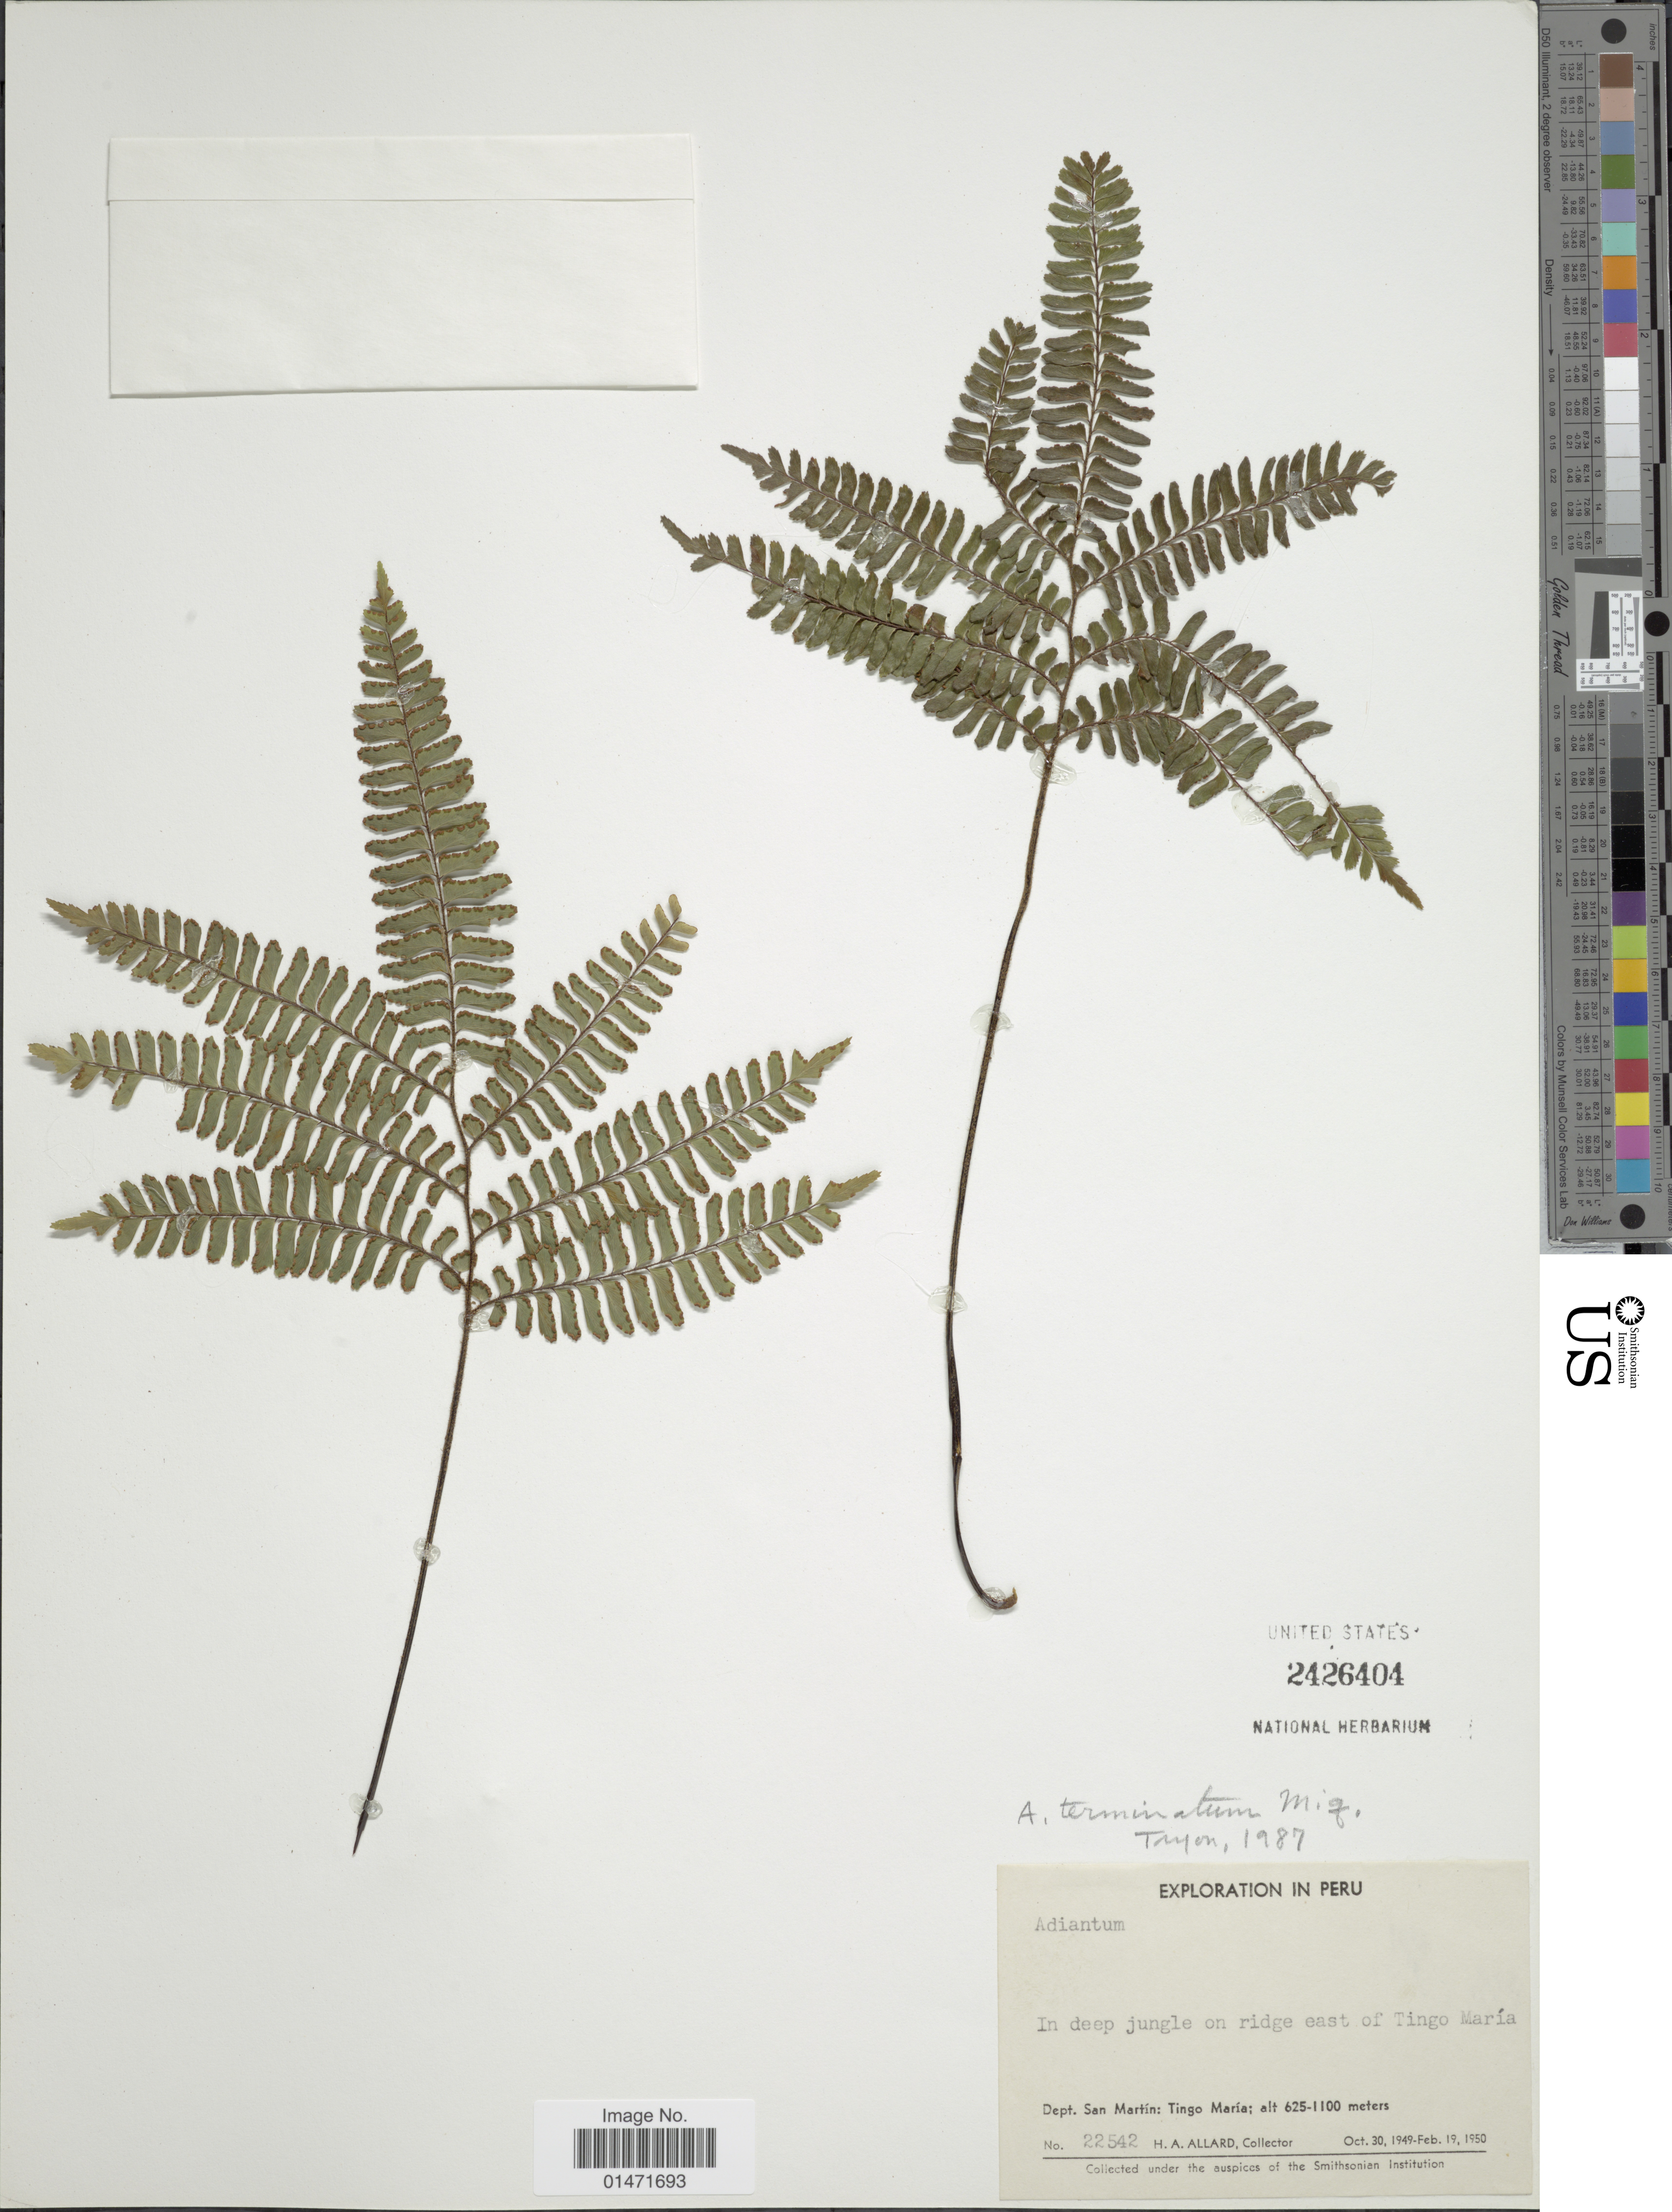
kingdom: Plantae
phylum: Tracheophyta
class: Polypodiopsida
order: Polypodiales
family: Pteridaceae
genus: Adiantum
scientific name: Adiantum terminatum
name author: Kunze ex Miq.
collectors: H. A. Allard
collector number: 22542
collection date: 1949-10-30/1950-02-19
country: Peru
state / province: San Martín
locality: In deep jungle on ridge east of Tingo María, Tingo Maria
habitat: in deep jungle on ridge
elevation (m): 625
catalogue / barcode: US 2426404